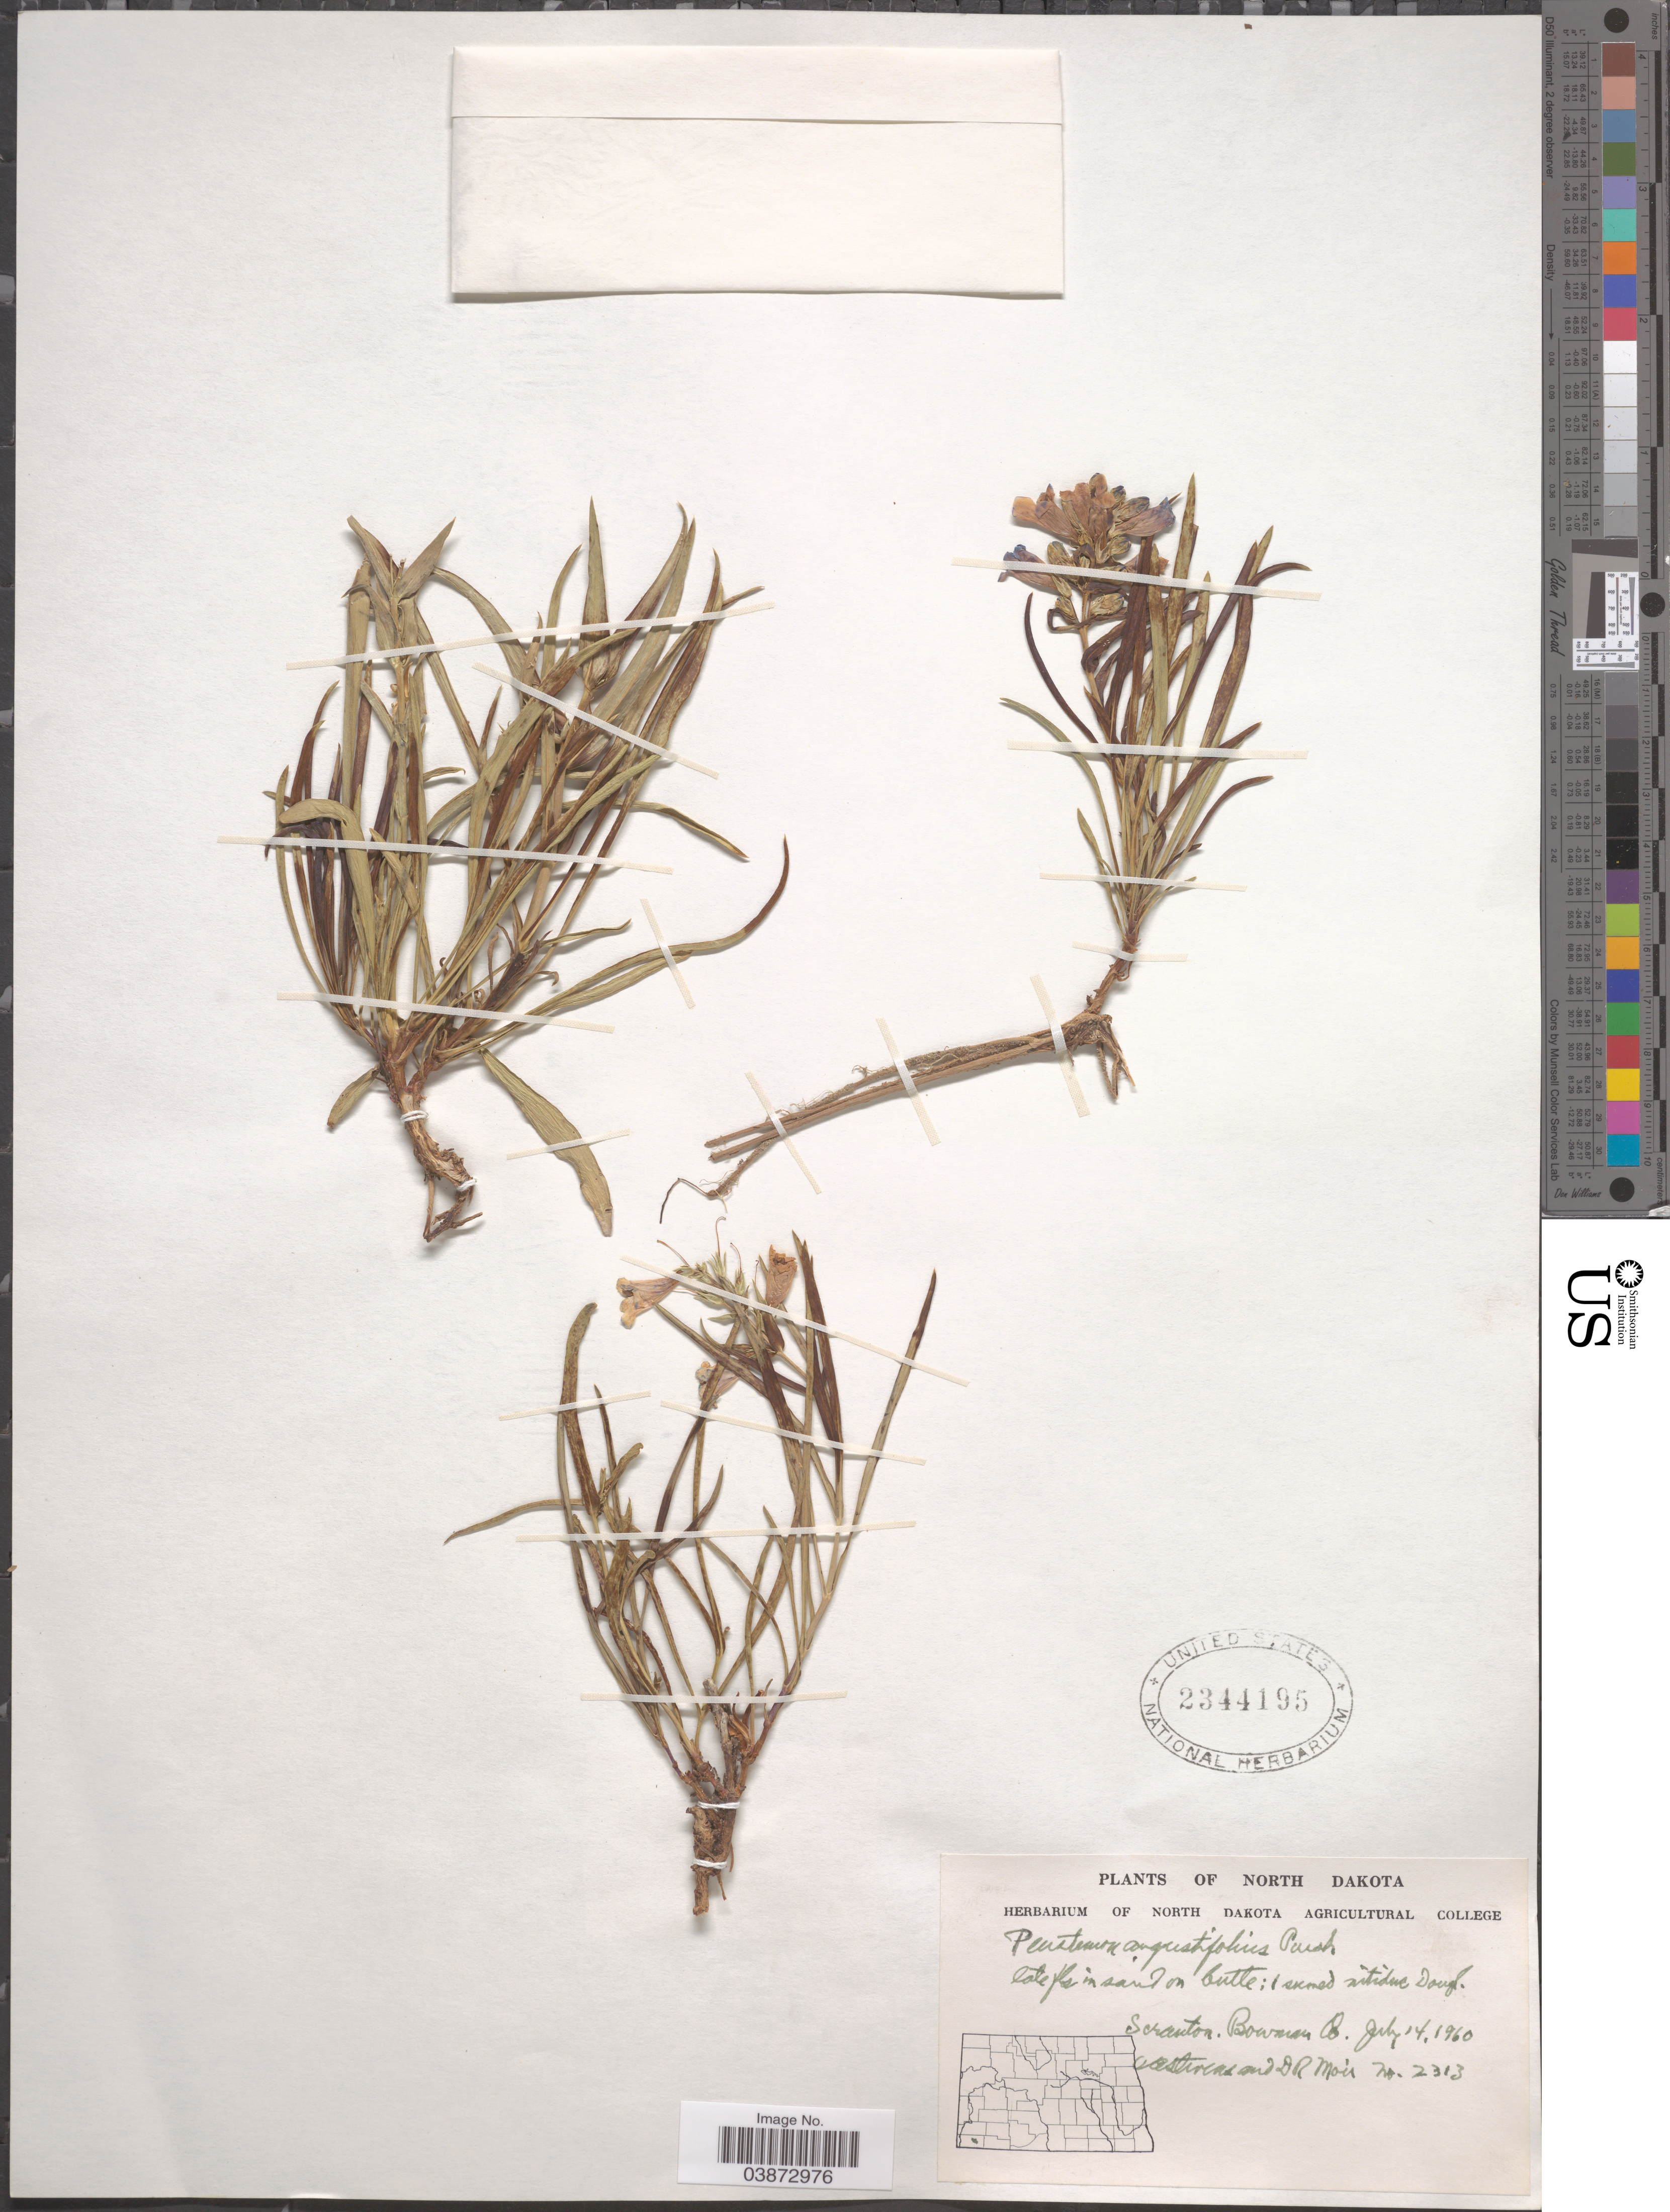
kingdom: Plantae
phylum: Tracheophyta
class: Magnoliopsida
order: Lamiales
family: Plantaginaceae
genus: Penstemon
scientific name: Penstemon angustifolius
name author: Nutt. ex Pursh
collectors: D. Moir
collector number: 2313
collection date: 1960-07-14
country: United States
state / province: North Dakota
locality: Scranton, Bowman R.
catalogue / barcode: US 2344195